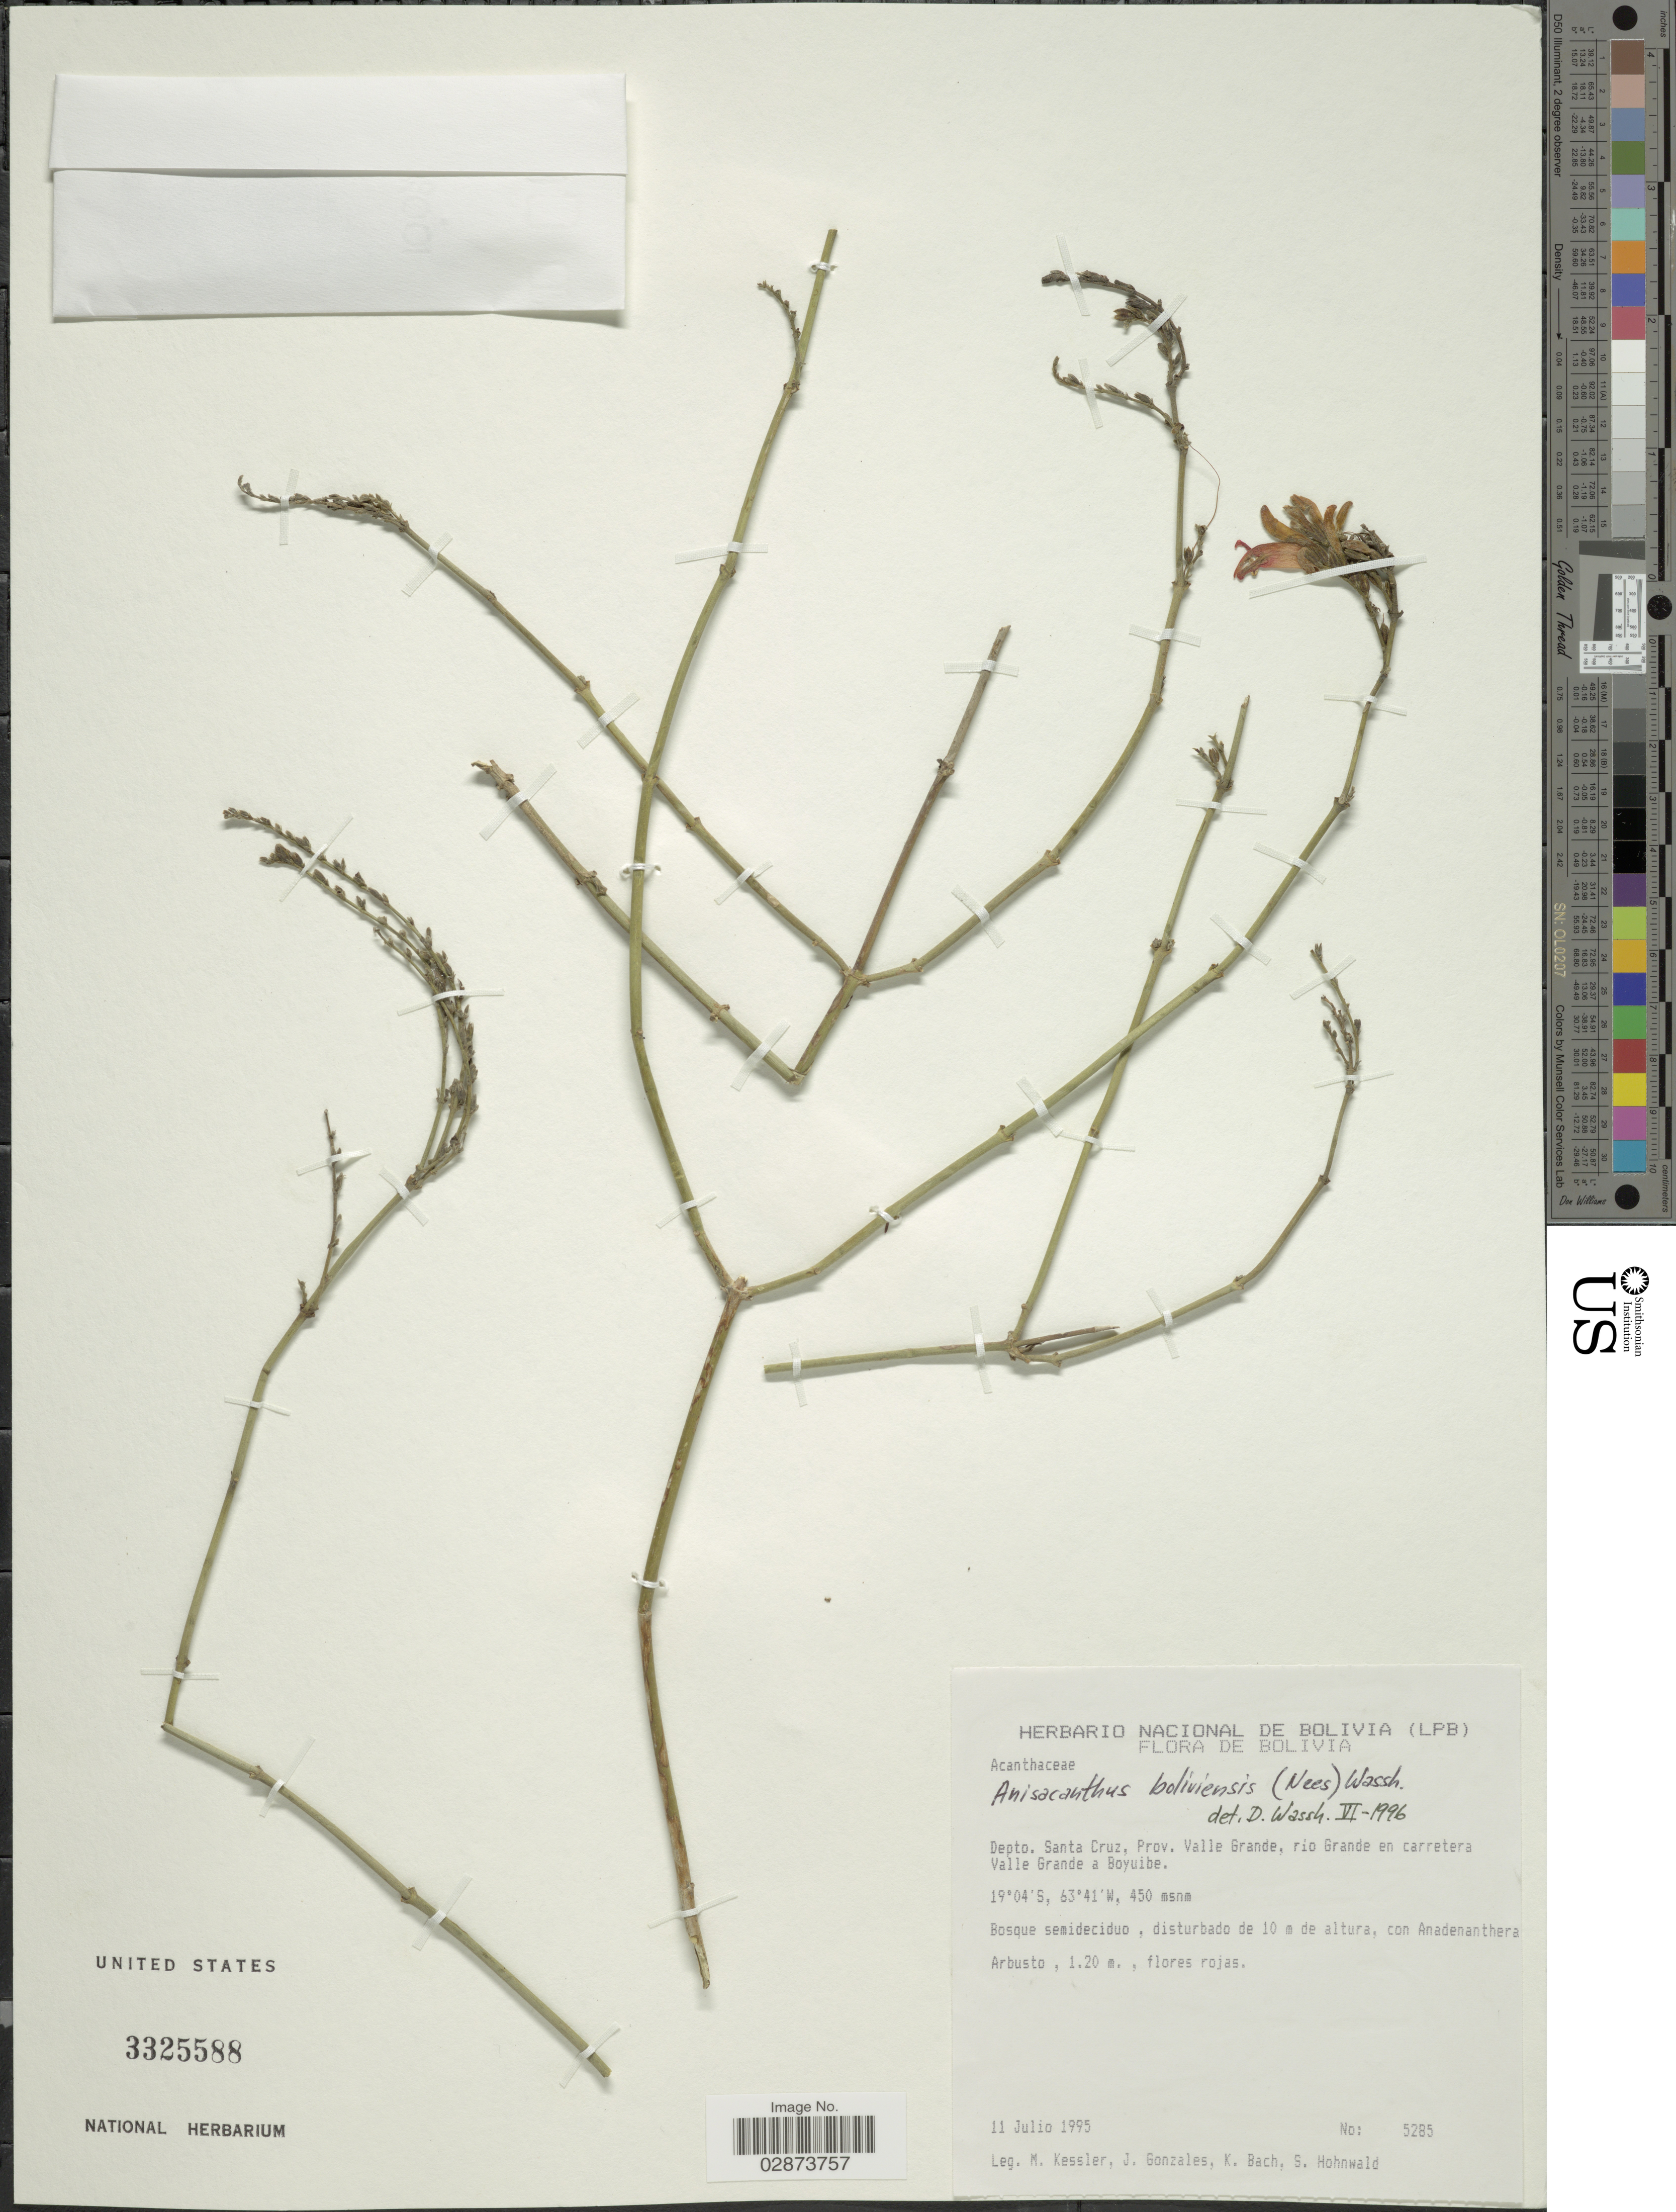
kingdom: Plantae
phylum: Tracheophyta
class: Magnoliopsida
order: Lamiales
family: Acanthaceae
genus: Thyrsacanthus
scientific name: Thyrsacanthus boliviensis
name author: (Nees) A.L.A. Côrtes & Rapini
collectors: M. Kessler, J. Gonzales, K. Bach & S. Hohnwald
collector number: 5285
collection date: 1995-07-11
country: Bolivia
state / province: Santa Cruz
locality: Depto. Santa Cruz, Prov. Valle Grande, rio Grande en carretera Valle Grande a Boyuibe.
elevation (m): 450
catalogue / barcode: US 3325588